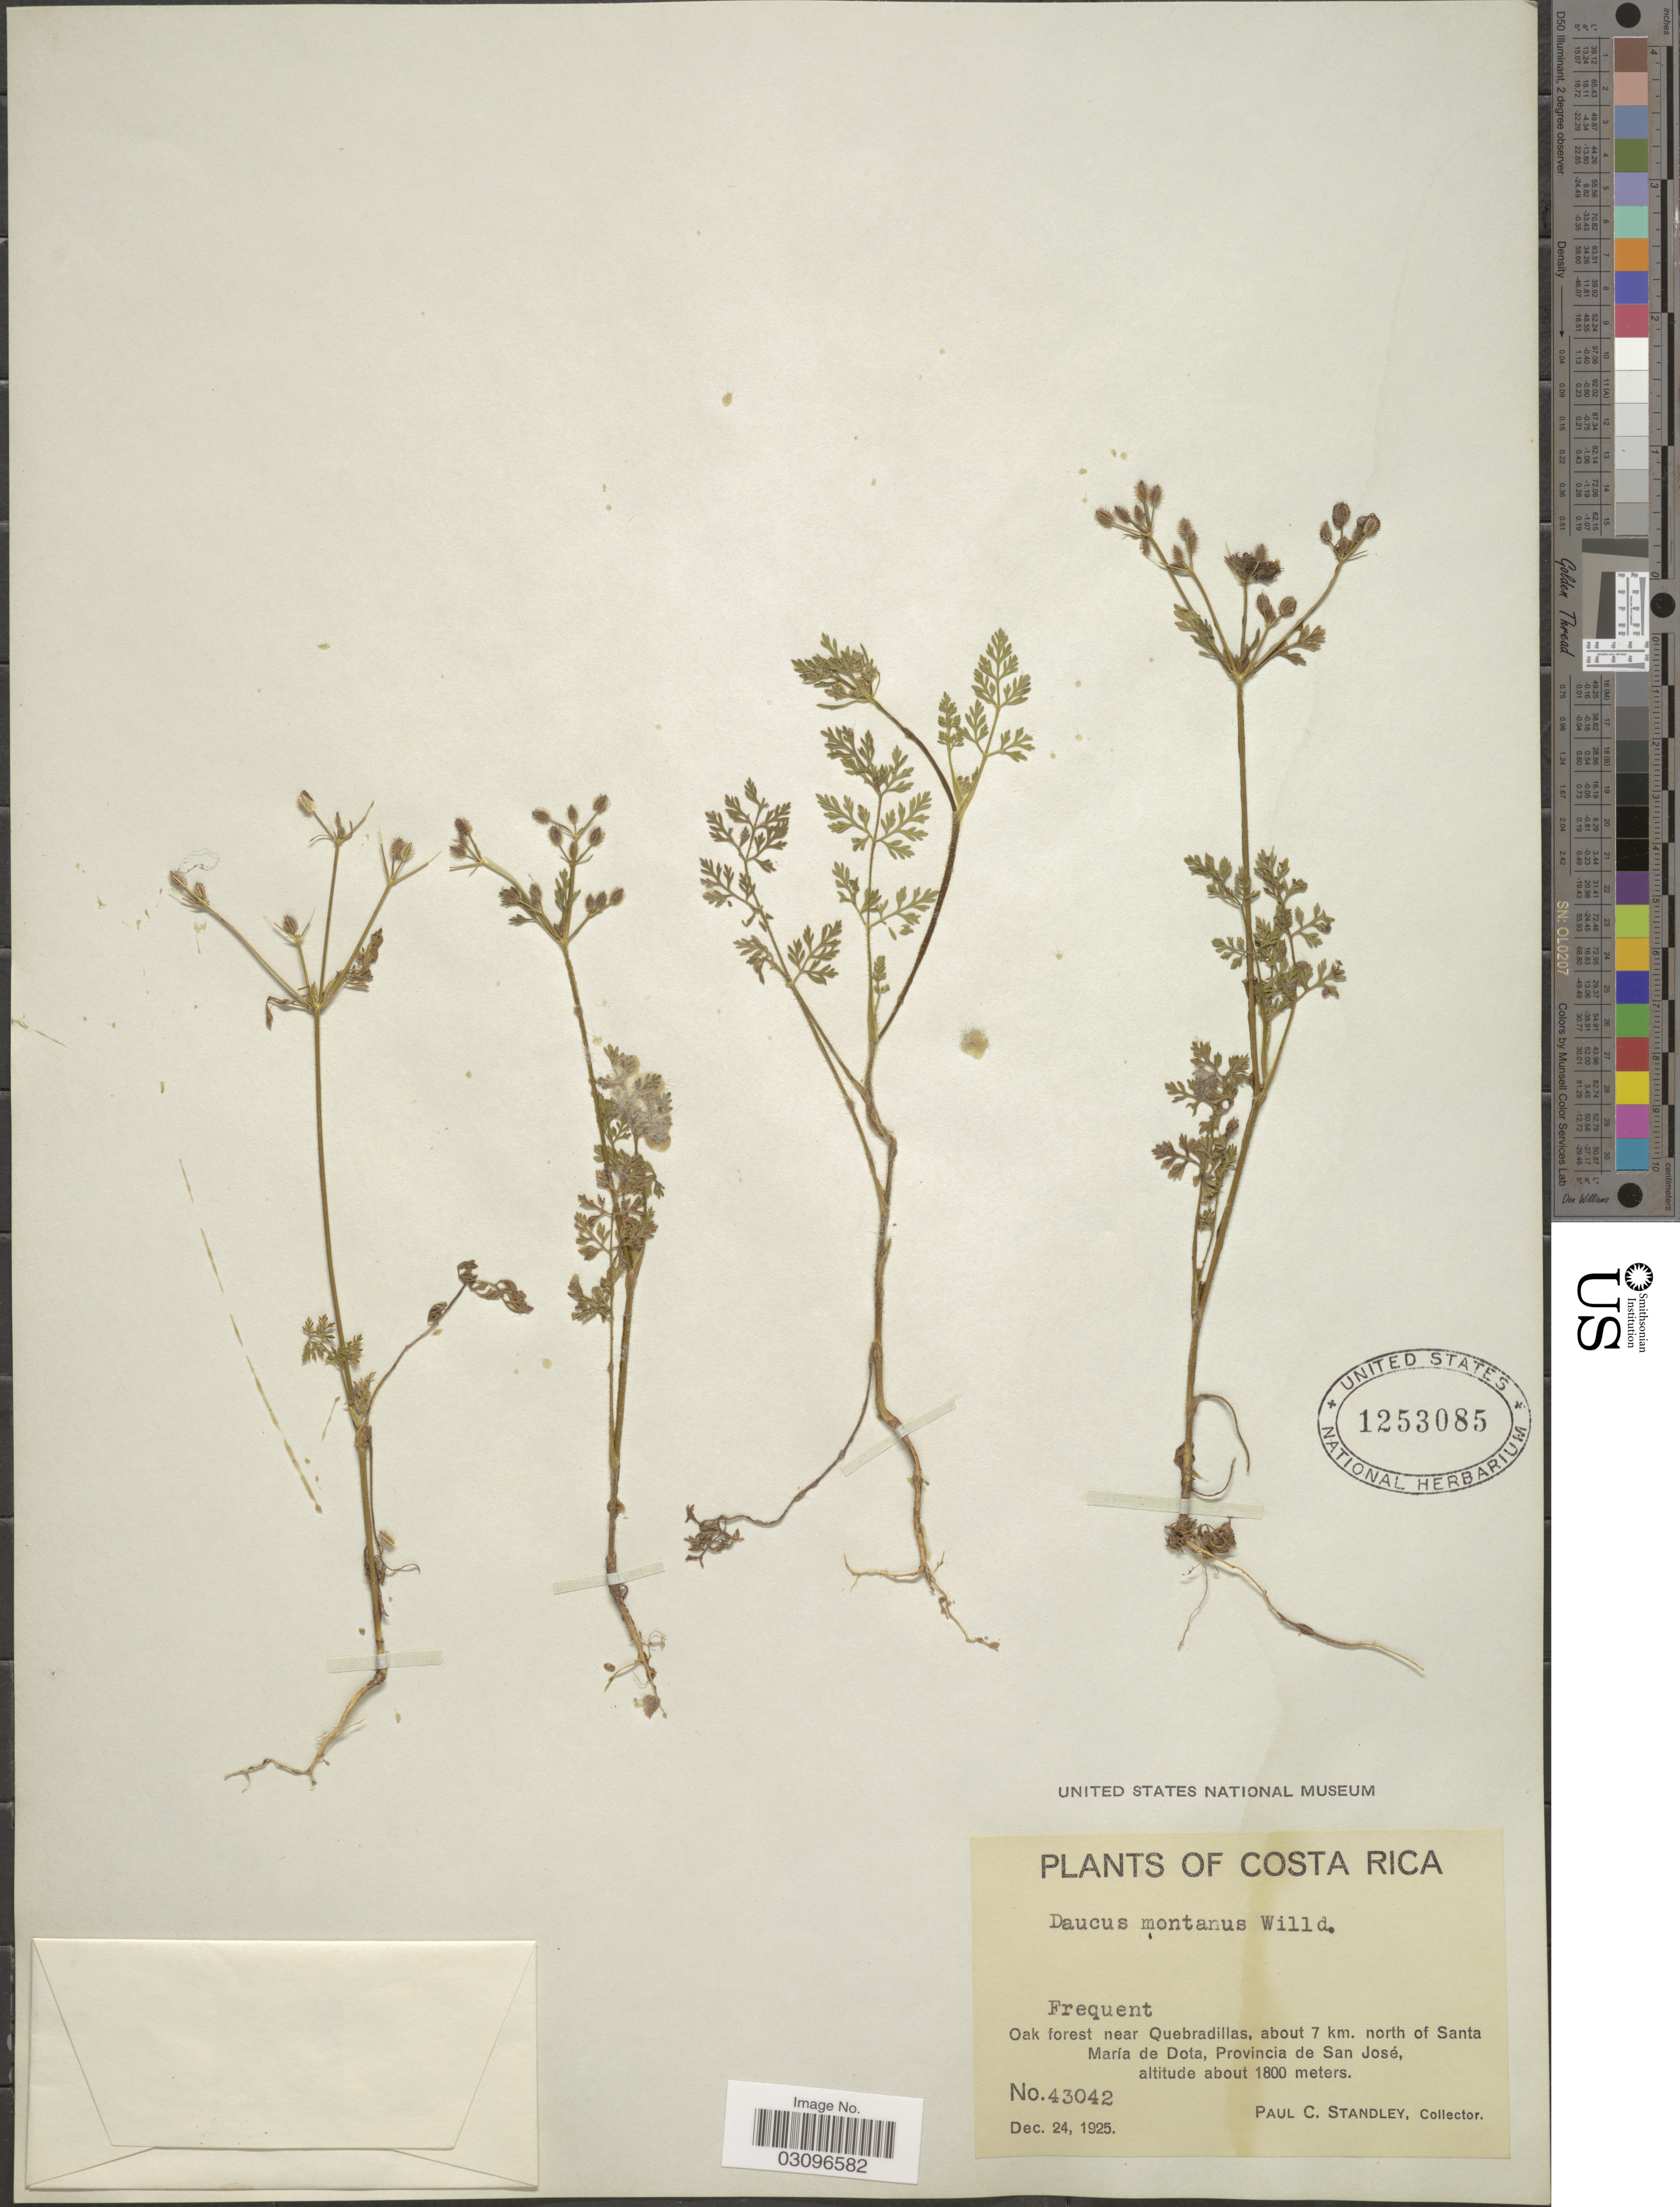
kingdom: Plantae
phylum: Tracheophyta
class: Magnoliopsida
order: Apiales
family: Apiaceae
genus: Daucus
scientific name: Daucus montanus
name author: Humb. & Bonpl. ex Spreng.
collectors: P. C. Standley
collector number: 43042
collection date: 1925-12-24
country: Costa Rica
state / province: San José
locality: Oak forest near Quebradillas, about 7 km. north of Santa María de Dota, Provincia de San José.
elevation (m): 1800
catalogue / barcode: US 1253085